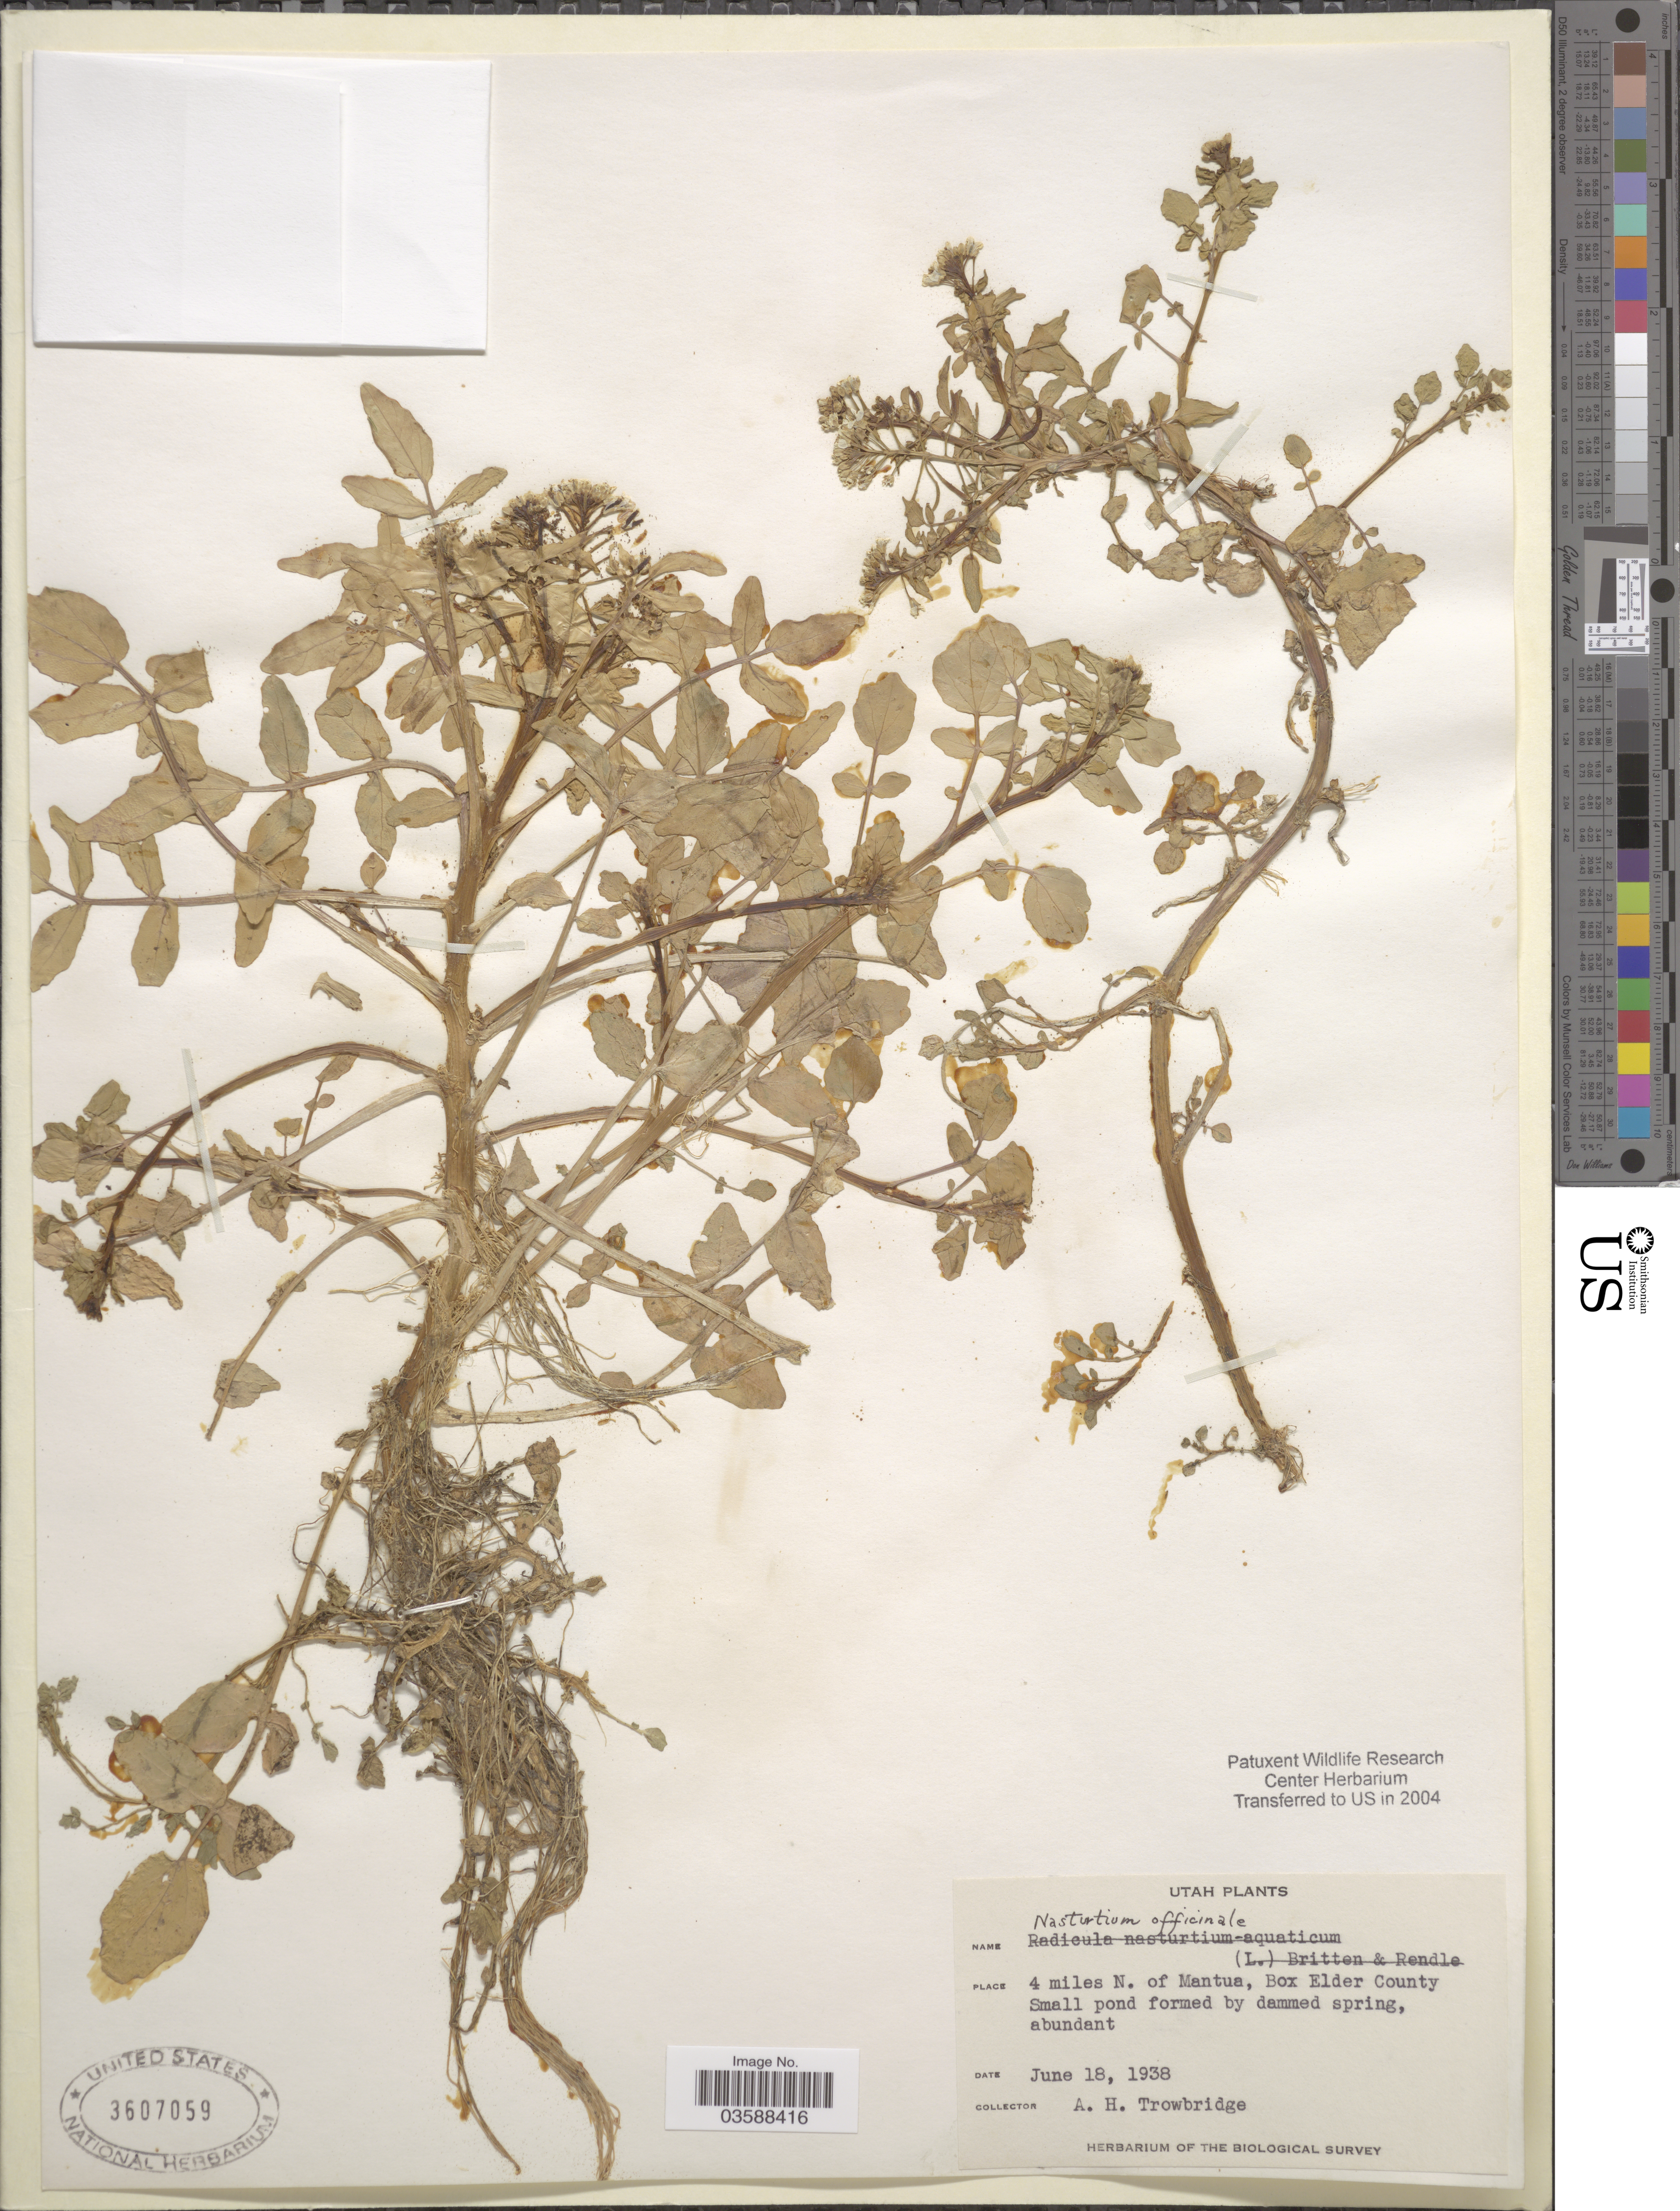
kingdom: Plantae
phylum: Tracheophyta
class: Magnoliopsida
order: Brassicales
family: Brassicaceae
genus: Nasturtium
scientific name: Nasturtium officinale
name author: R. Br.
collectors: A. H. Trowbridge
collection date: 1938-06-18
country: United States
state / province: Utah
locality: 4 miles N. of Mantua, Box Elder County Small pond formed by damned spring.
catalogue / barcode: US 3607059